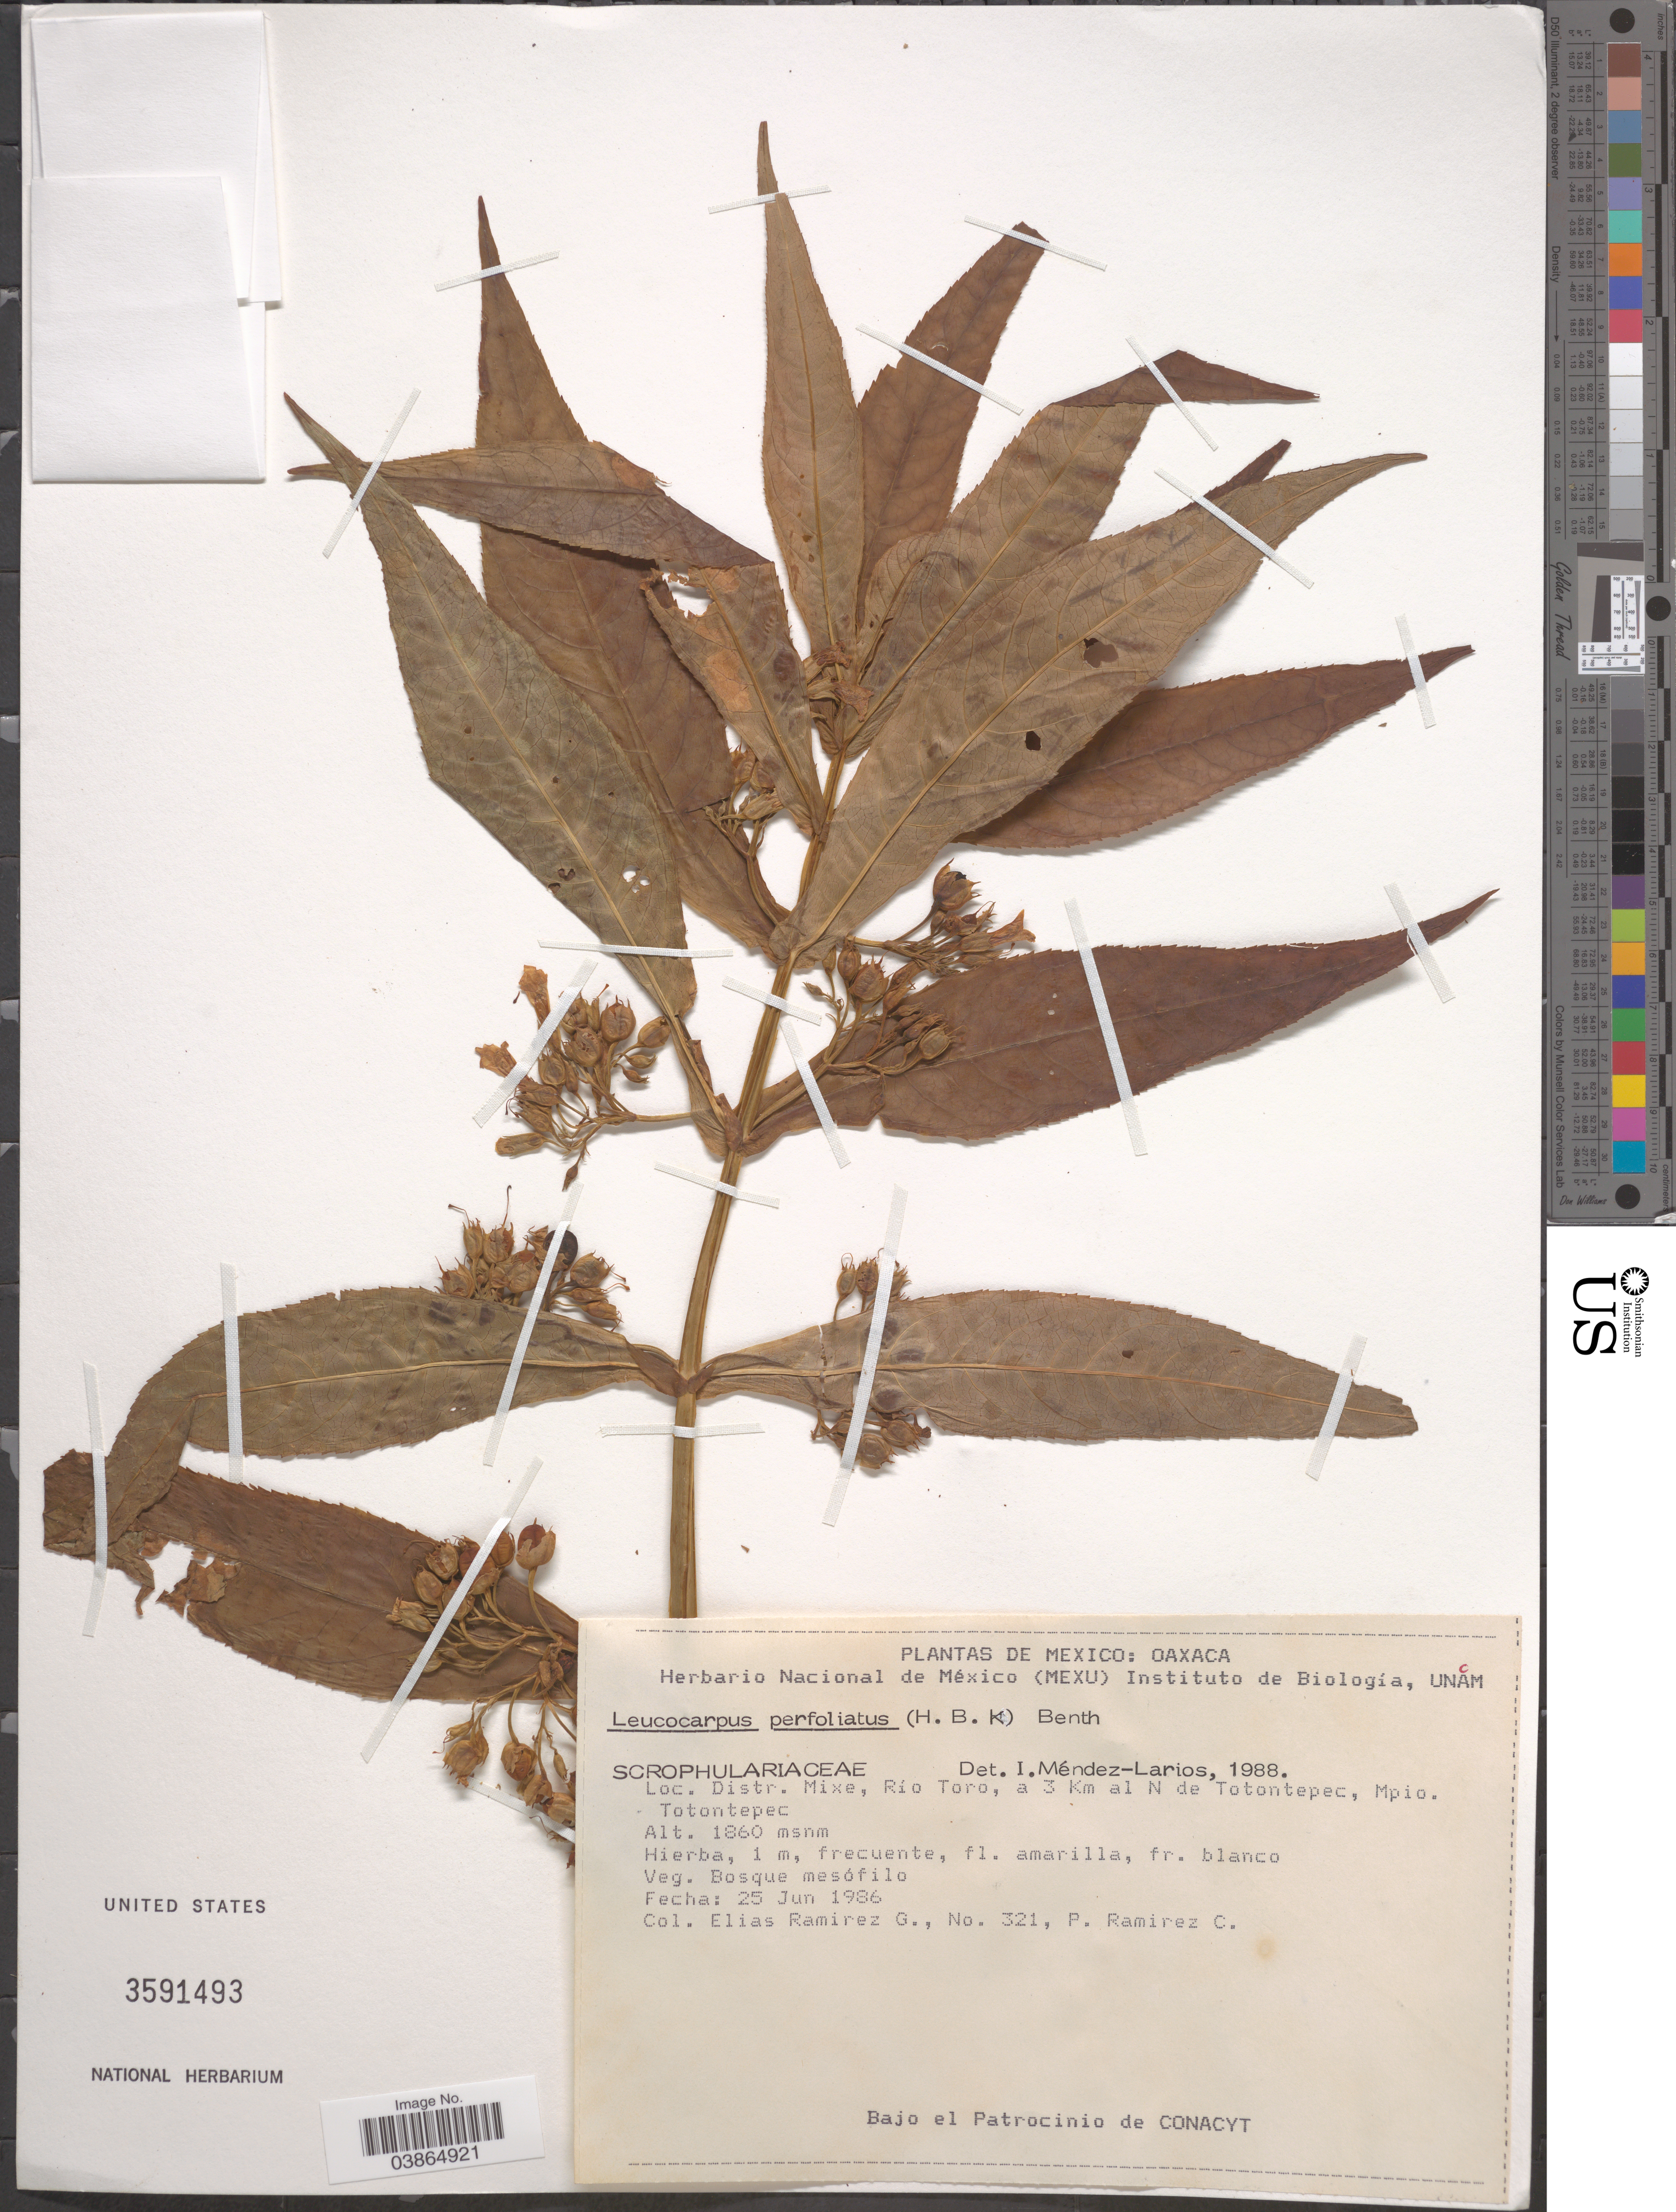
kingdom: Plantae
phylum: Tracheophyta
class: Magnoliopsida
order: Lamiales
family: Phrymaceae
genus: Leucocarpus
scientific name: Leucocarpus perfoliatus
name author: (Kunth) Benth.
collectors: E. Ramirez G. & P. Ramirez C.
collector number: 321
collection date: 1986-06-25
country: Mexico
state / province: Oaxaca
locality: Distr. Mixe, Río Toro, a 3 Km al N de Totontepec, Mpio. Totontepec.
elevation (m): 1860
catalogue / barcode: US 3591493